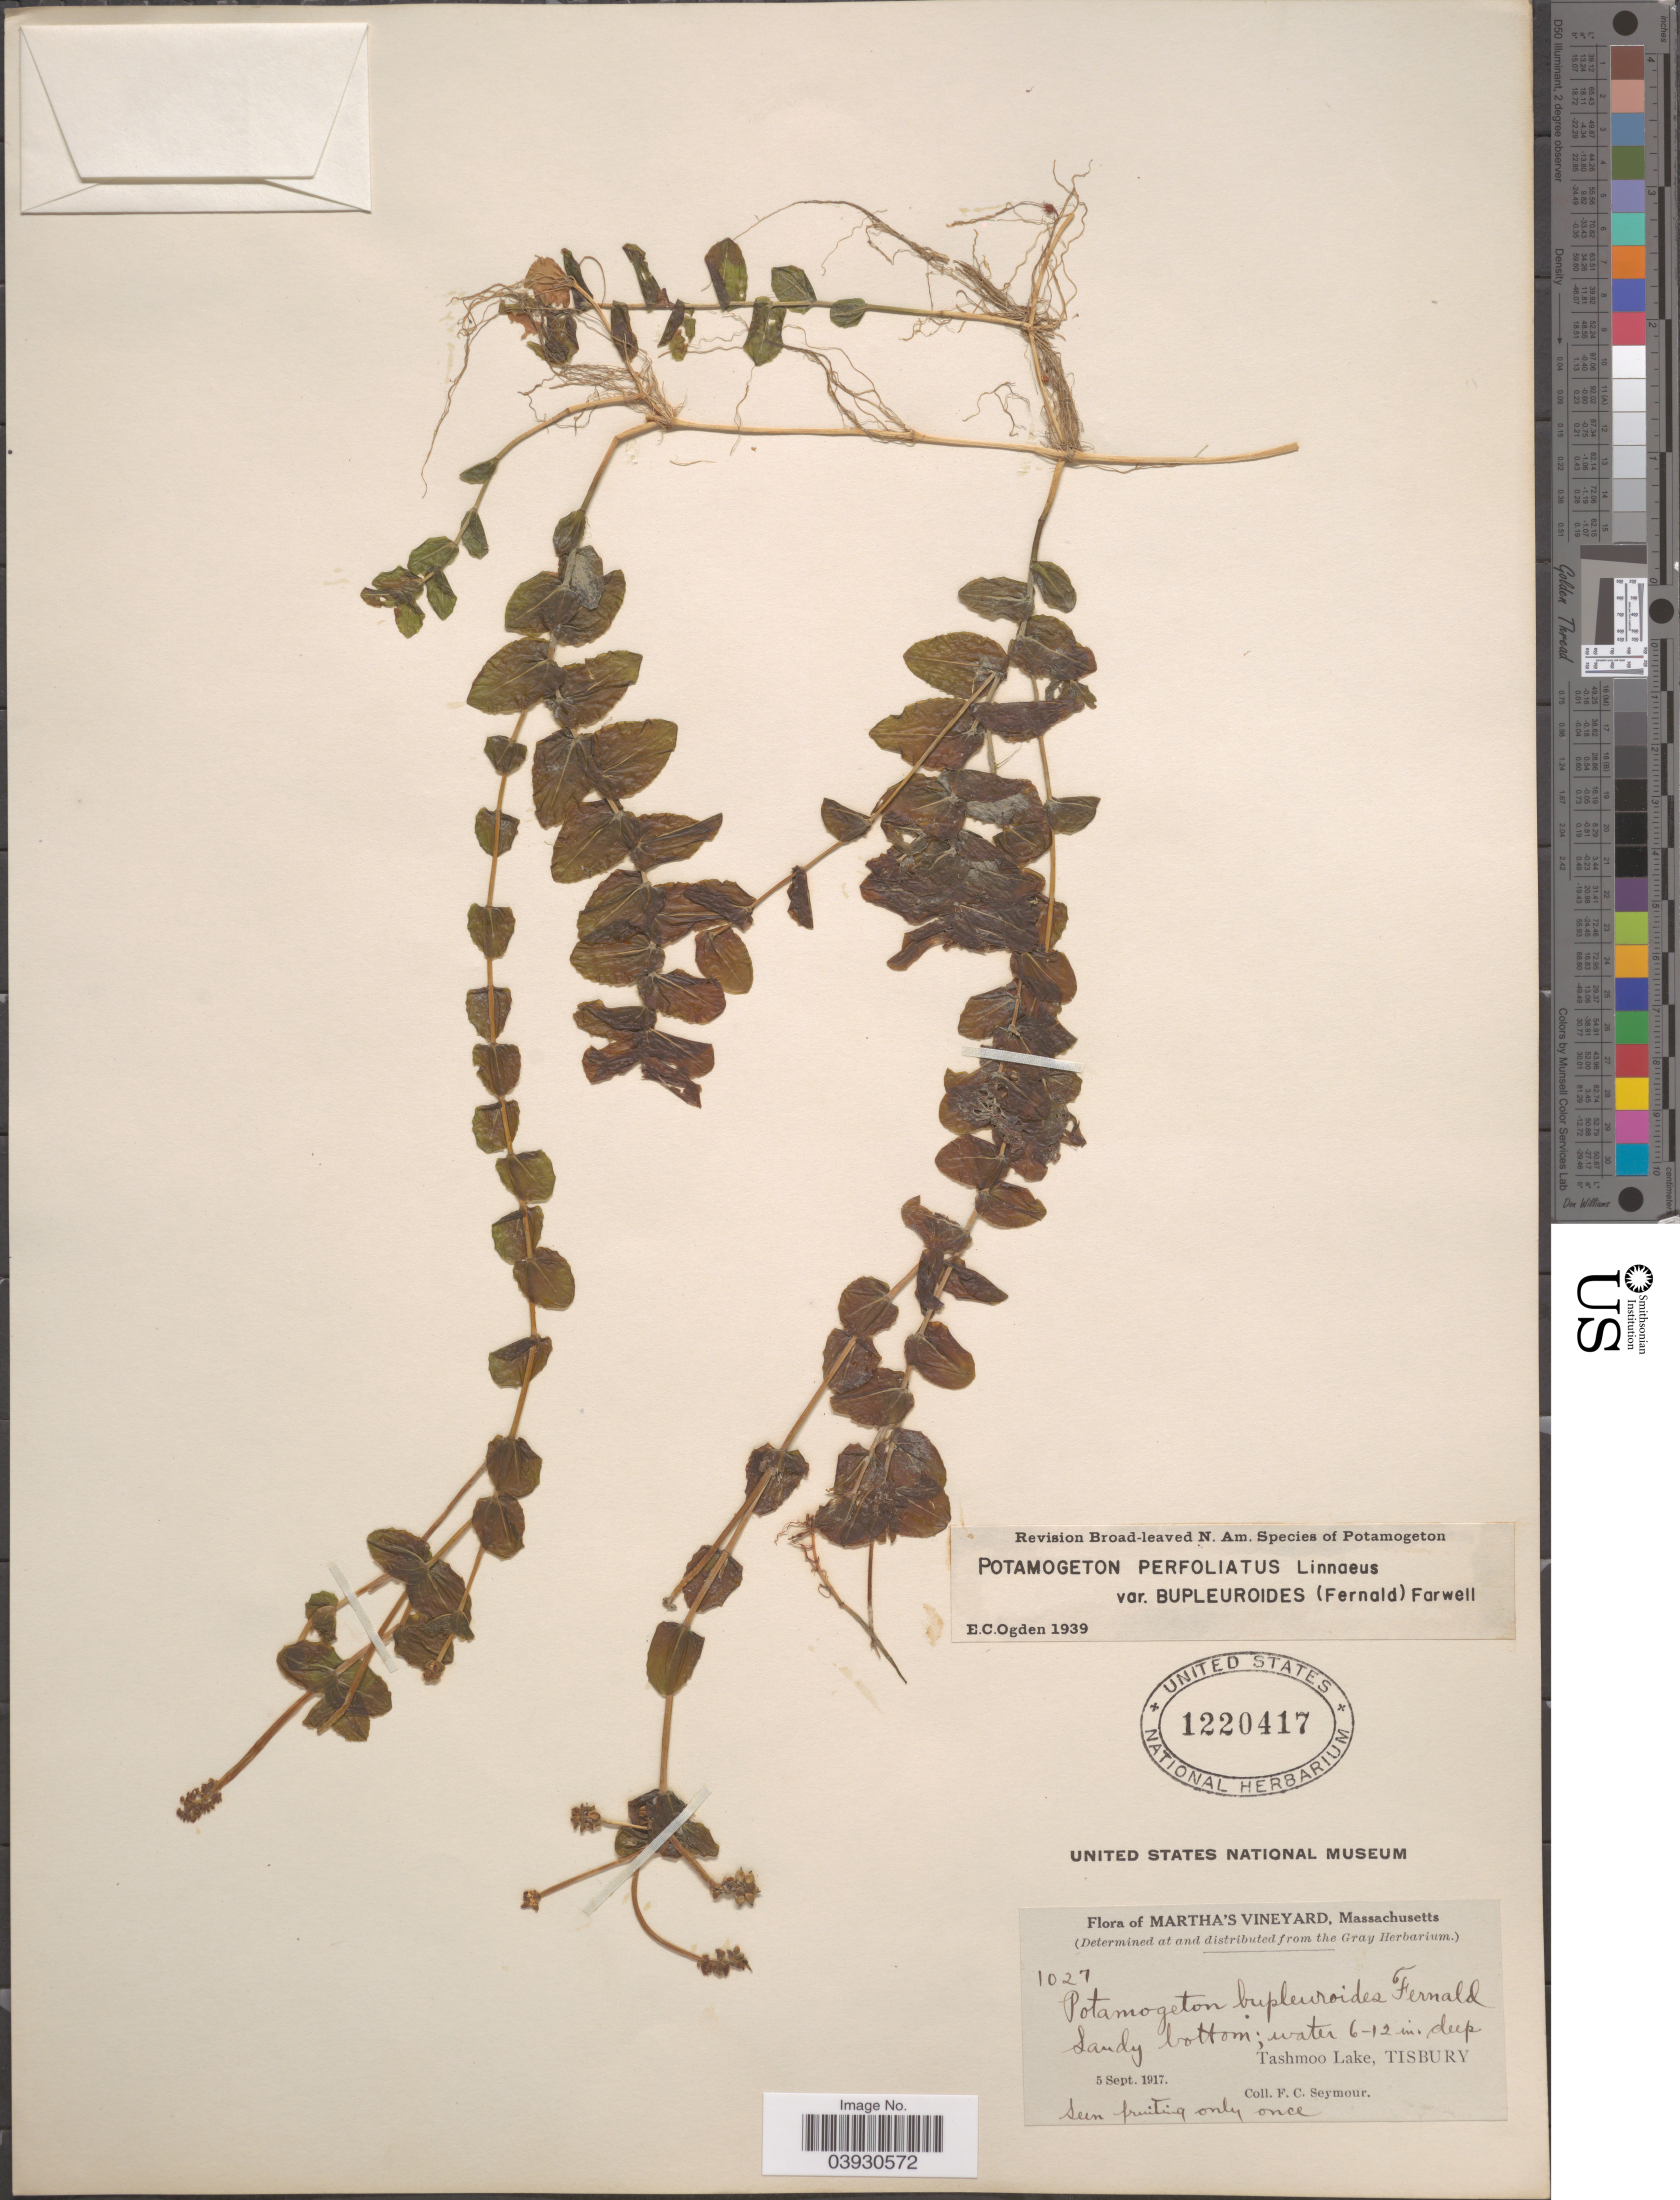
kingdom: Plantae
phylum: Tracheophyta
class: Liliopsida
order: Alismatales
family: Potamogetonaceae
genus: Potamogeton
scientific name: Potamogeton perfoliatus var. bupleuroides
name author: (Fernald) Farw.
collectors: F. C. Seymour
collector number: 1027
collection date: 1917-09-05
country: United States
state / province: Massachusetts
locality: Martha's Vineyard. Tashmoo Lake, Tisburry.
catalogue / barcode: US 1220417